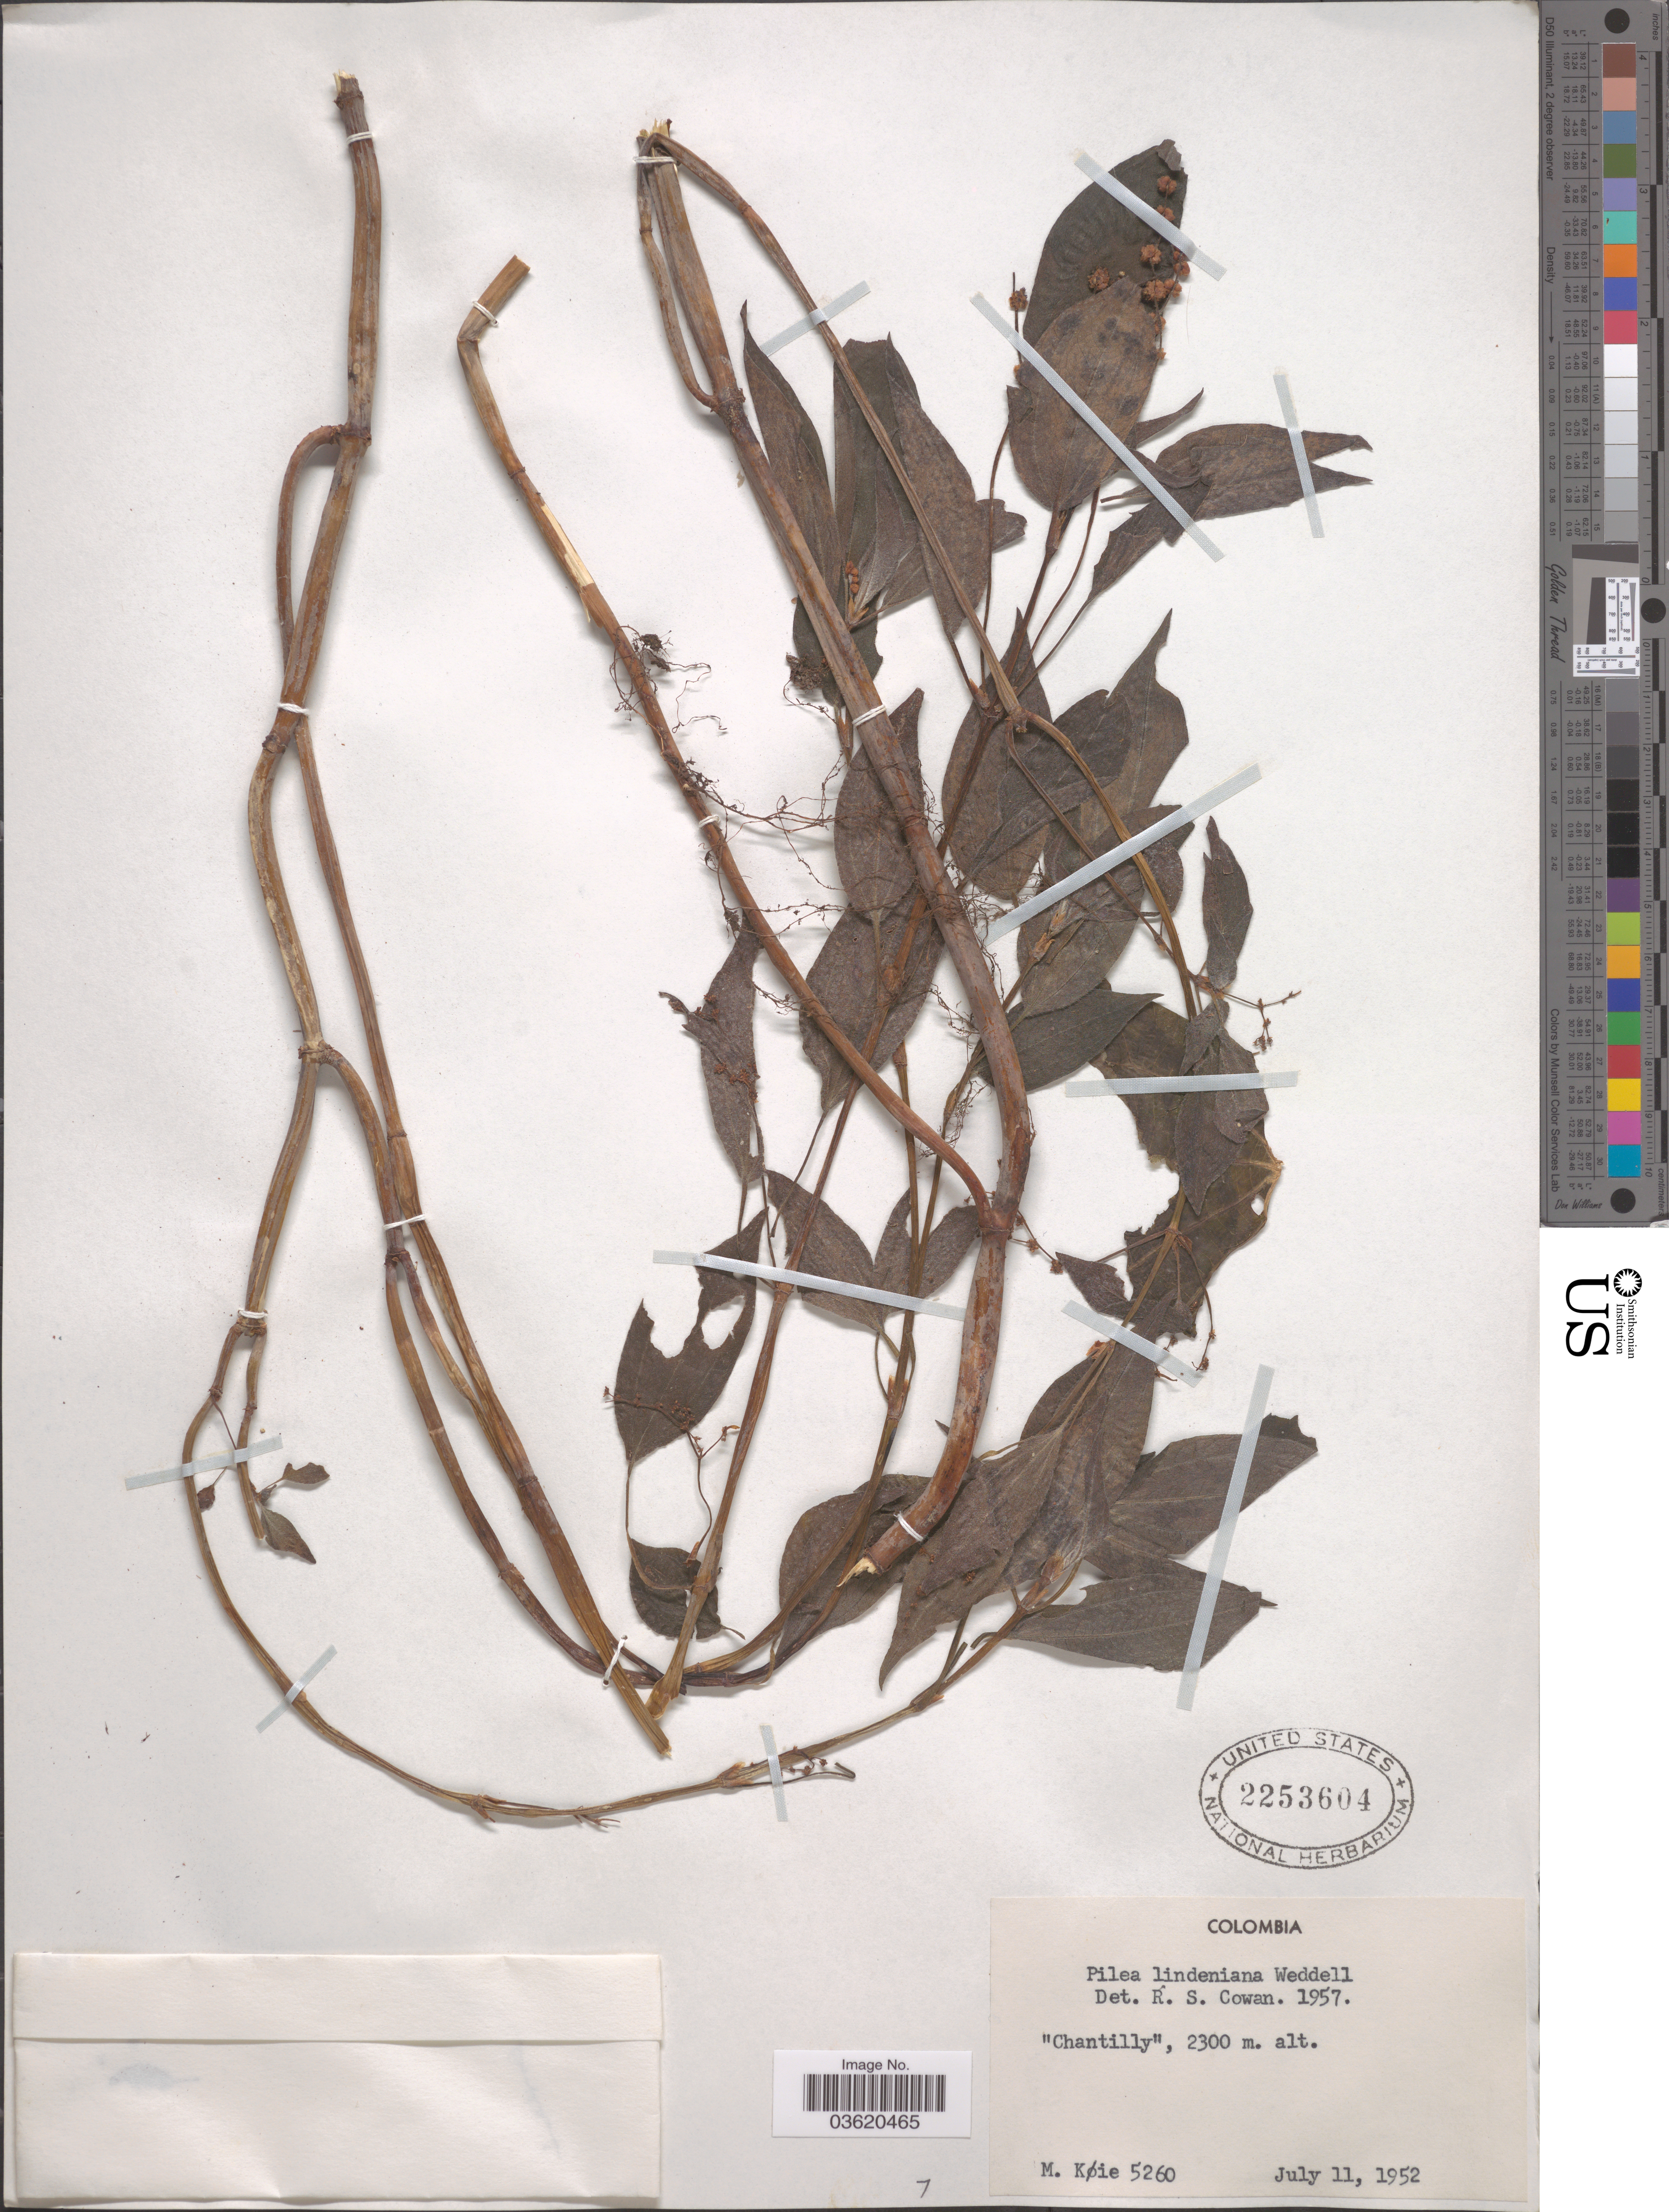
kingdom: Plantae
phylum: Tracheophyta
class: Magnoliopsida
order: Rosales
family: Urticaceae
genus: Pilea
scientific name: Pilea lindeniana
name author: Wedd.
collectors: M. Köie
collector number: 5260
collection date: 1952-07-11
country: Colombia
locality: Chantilly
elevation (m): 2300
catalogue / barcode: US 2253604